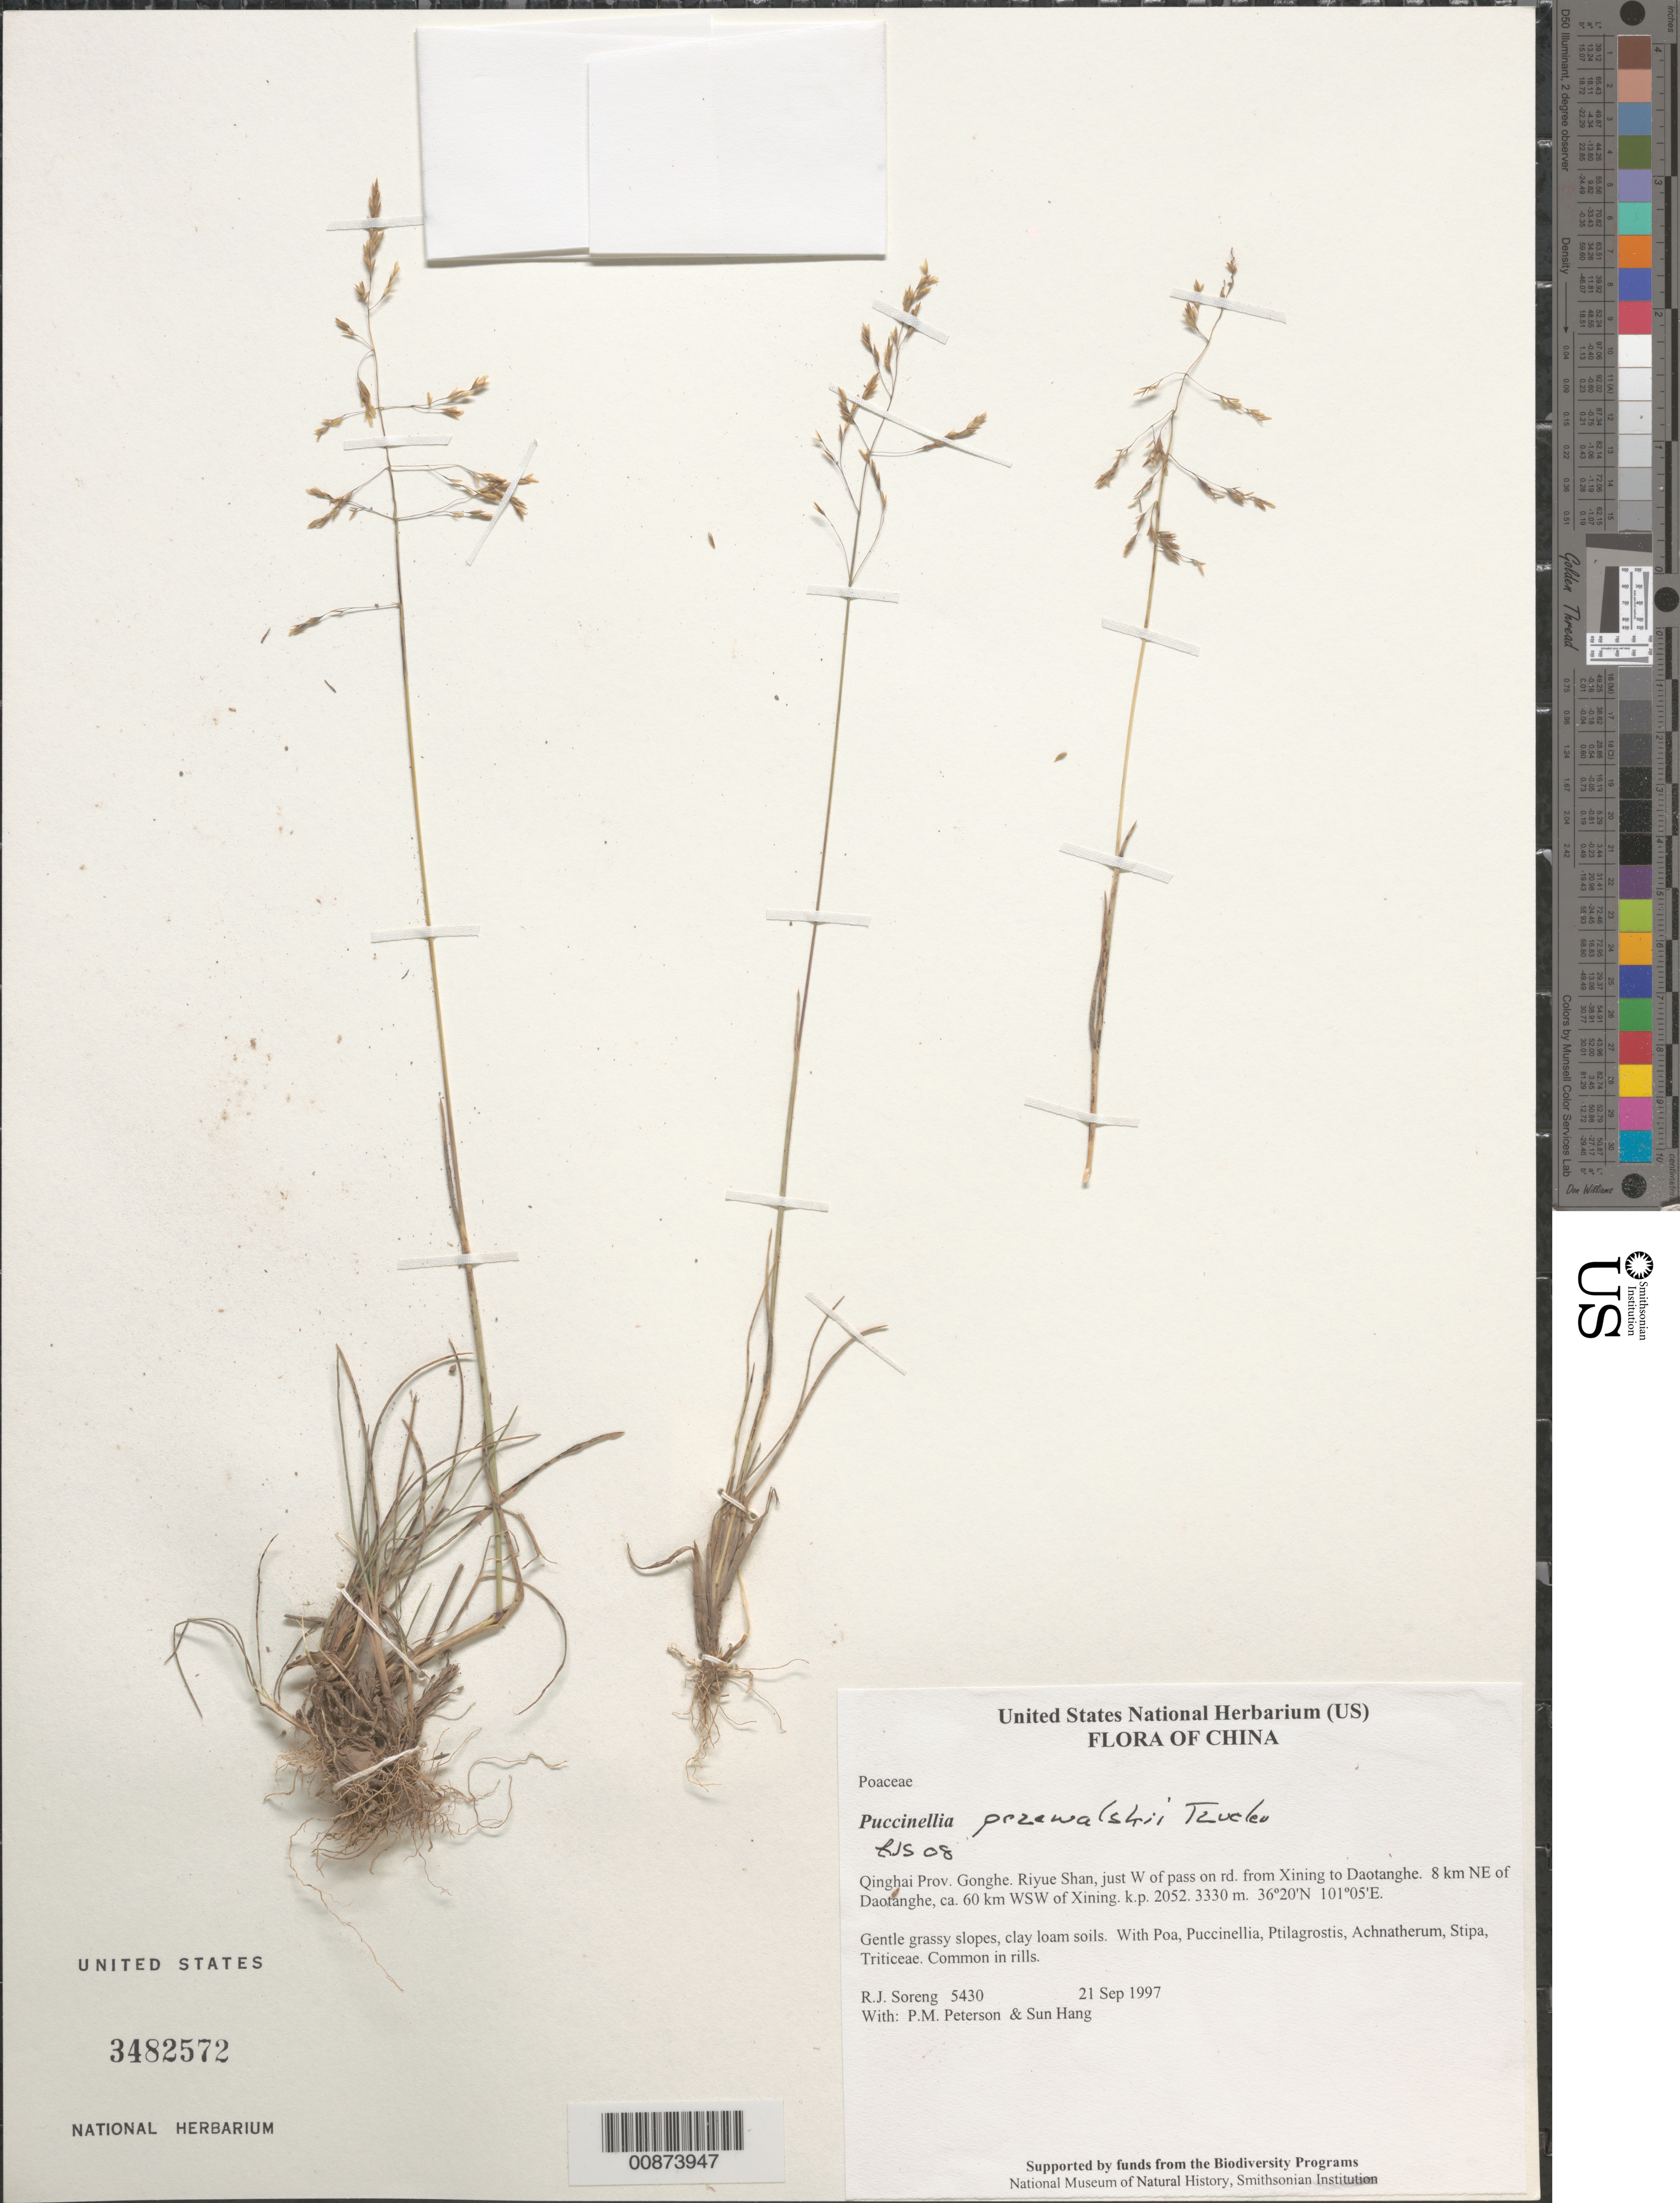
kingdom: Plantae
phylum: Tracheophyta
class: Liliopsida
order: Poales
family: Poaceae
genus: Puccinellia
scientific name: Puccinellia przewalskii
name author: Tzvelev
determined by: Soreng, Robert J., Research Associate (BOT), Smithsonian Institution - National Museum of Natural History (UNITED STATES)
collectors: R. J. Soreng, P. M. Peterson & Sun Hang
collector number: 5430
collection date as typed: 21 Sep 1997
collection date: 1997-09-21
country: China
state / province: Qinghai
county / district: Gonghe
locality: Riyue Shan, just W of pass on rd. from Xining to Daotanghe. 8 km NE of Daotanghe, ca. 60 km WSW of Xining. k.p. 2052.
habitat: Gentle grassy slopes, clay loam soils. With Poa, Puccinellia, Ptilagrostis, Achnatherum, Stipa, Triticeae.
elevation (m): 3330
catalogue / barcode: US 3482572